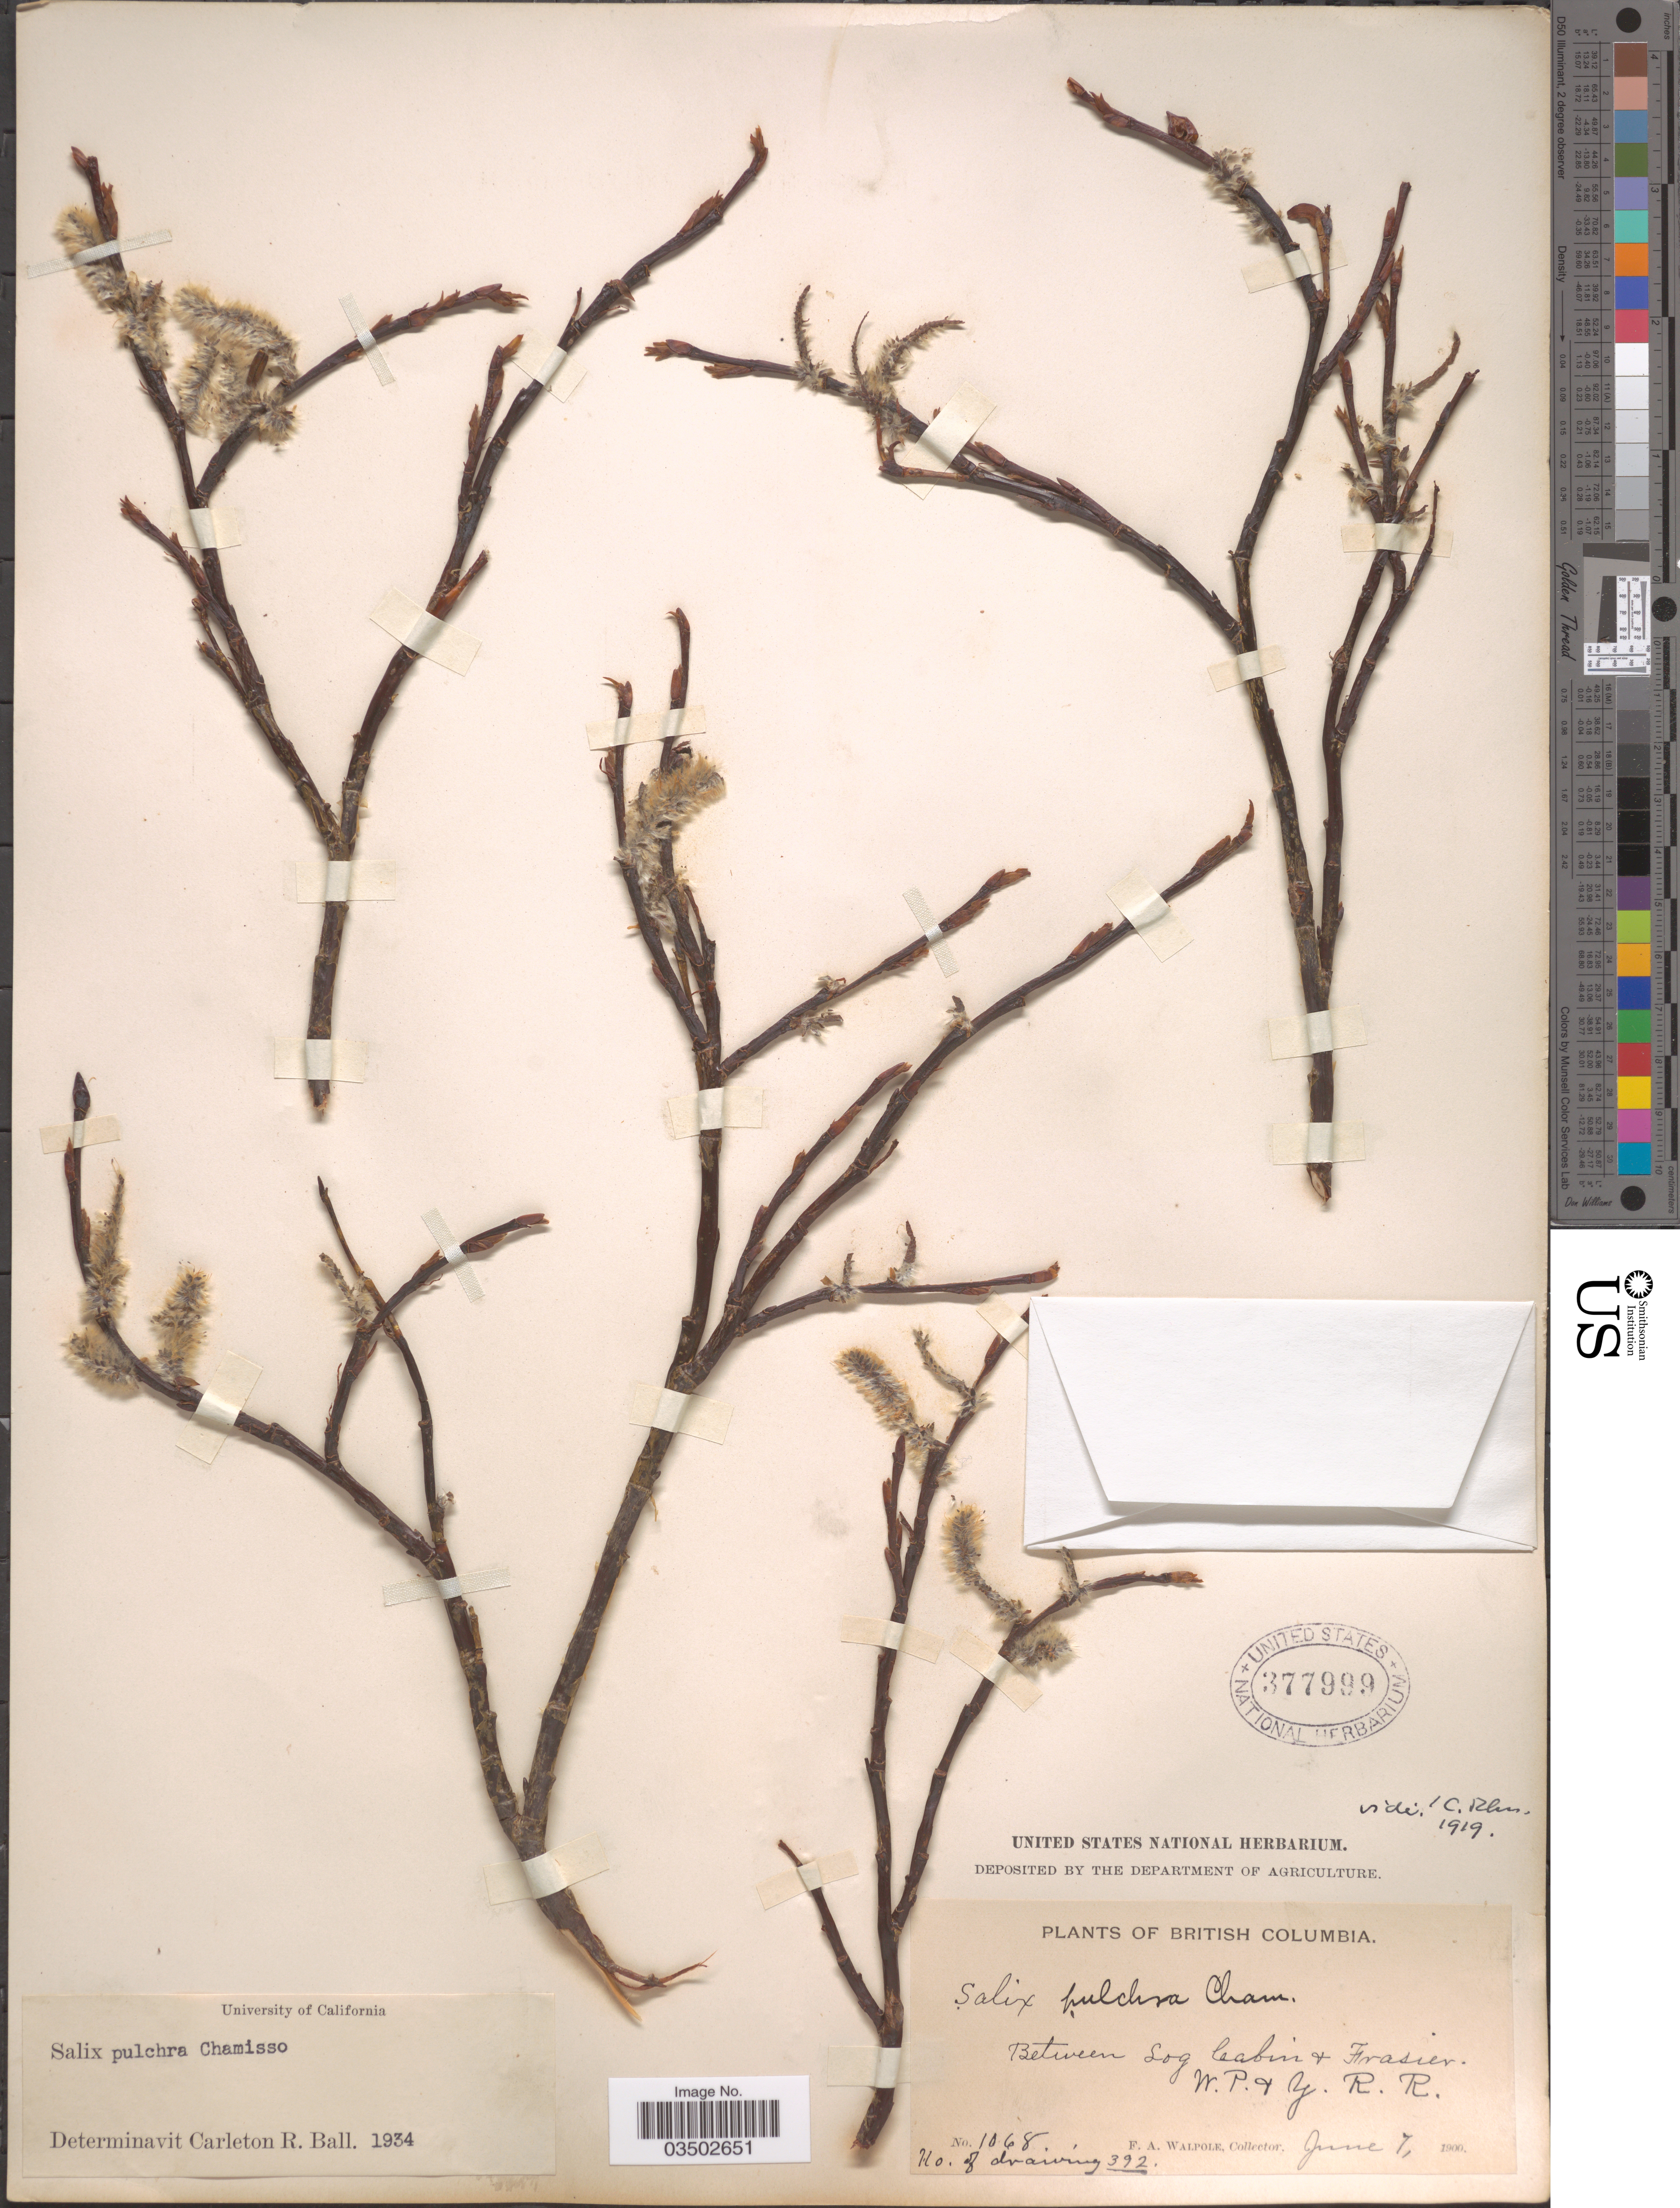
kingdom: Plantae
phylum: Tracheophyta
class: Magnoliopsida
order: Malpighiales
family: Salicaceae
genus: Salix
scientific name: Salix pulchra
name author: Cham.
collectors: F. Walpole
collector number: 1068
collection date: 1900-06-07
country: Canada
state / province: British Columbia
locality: Between Log Cabin & Frasier. W. P. & Y. R. R.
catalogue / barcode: US 377999